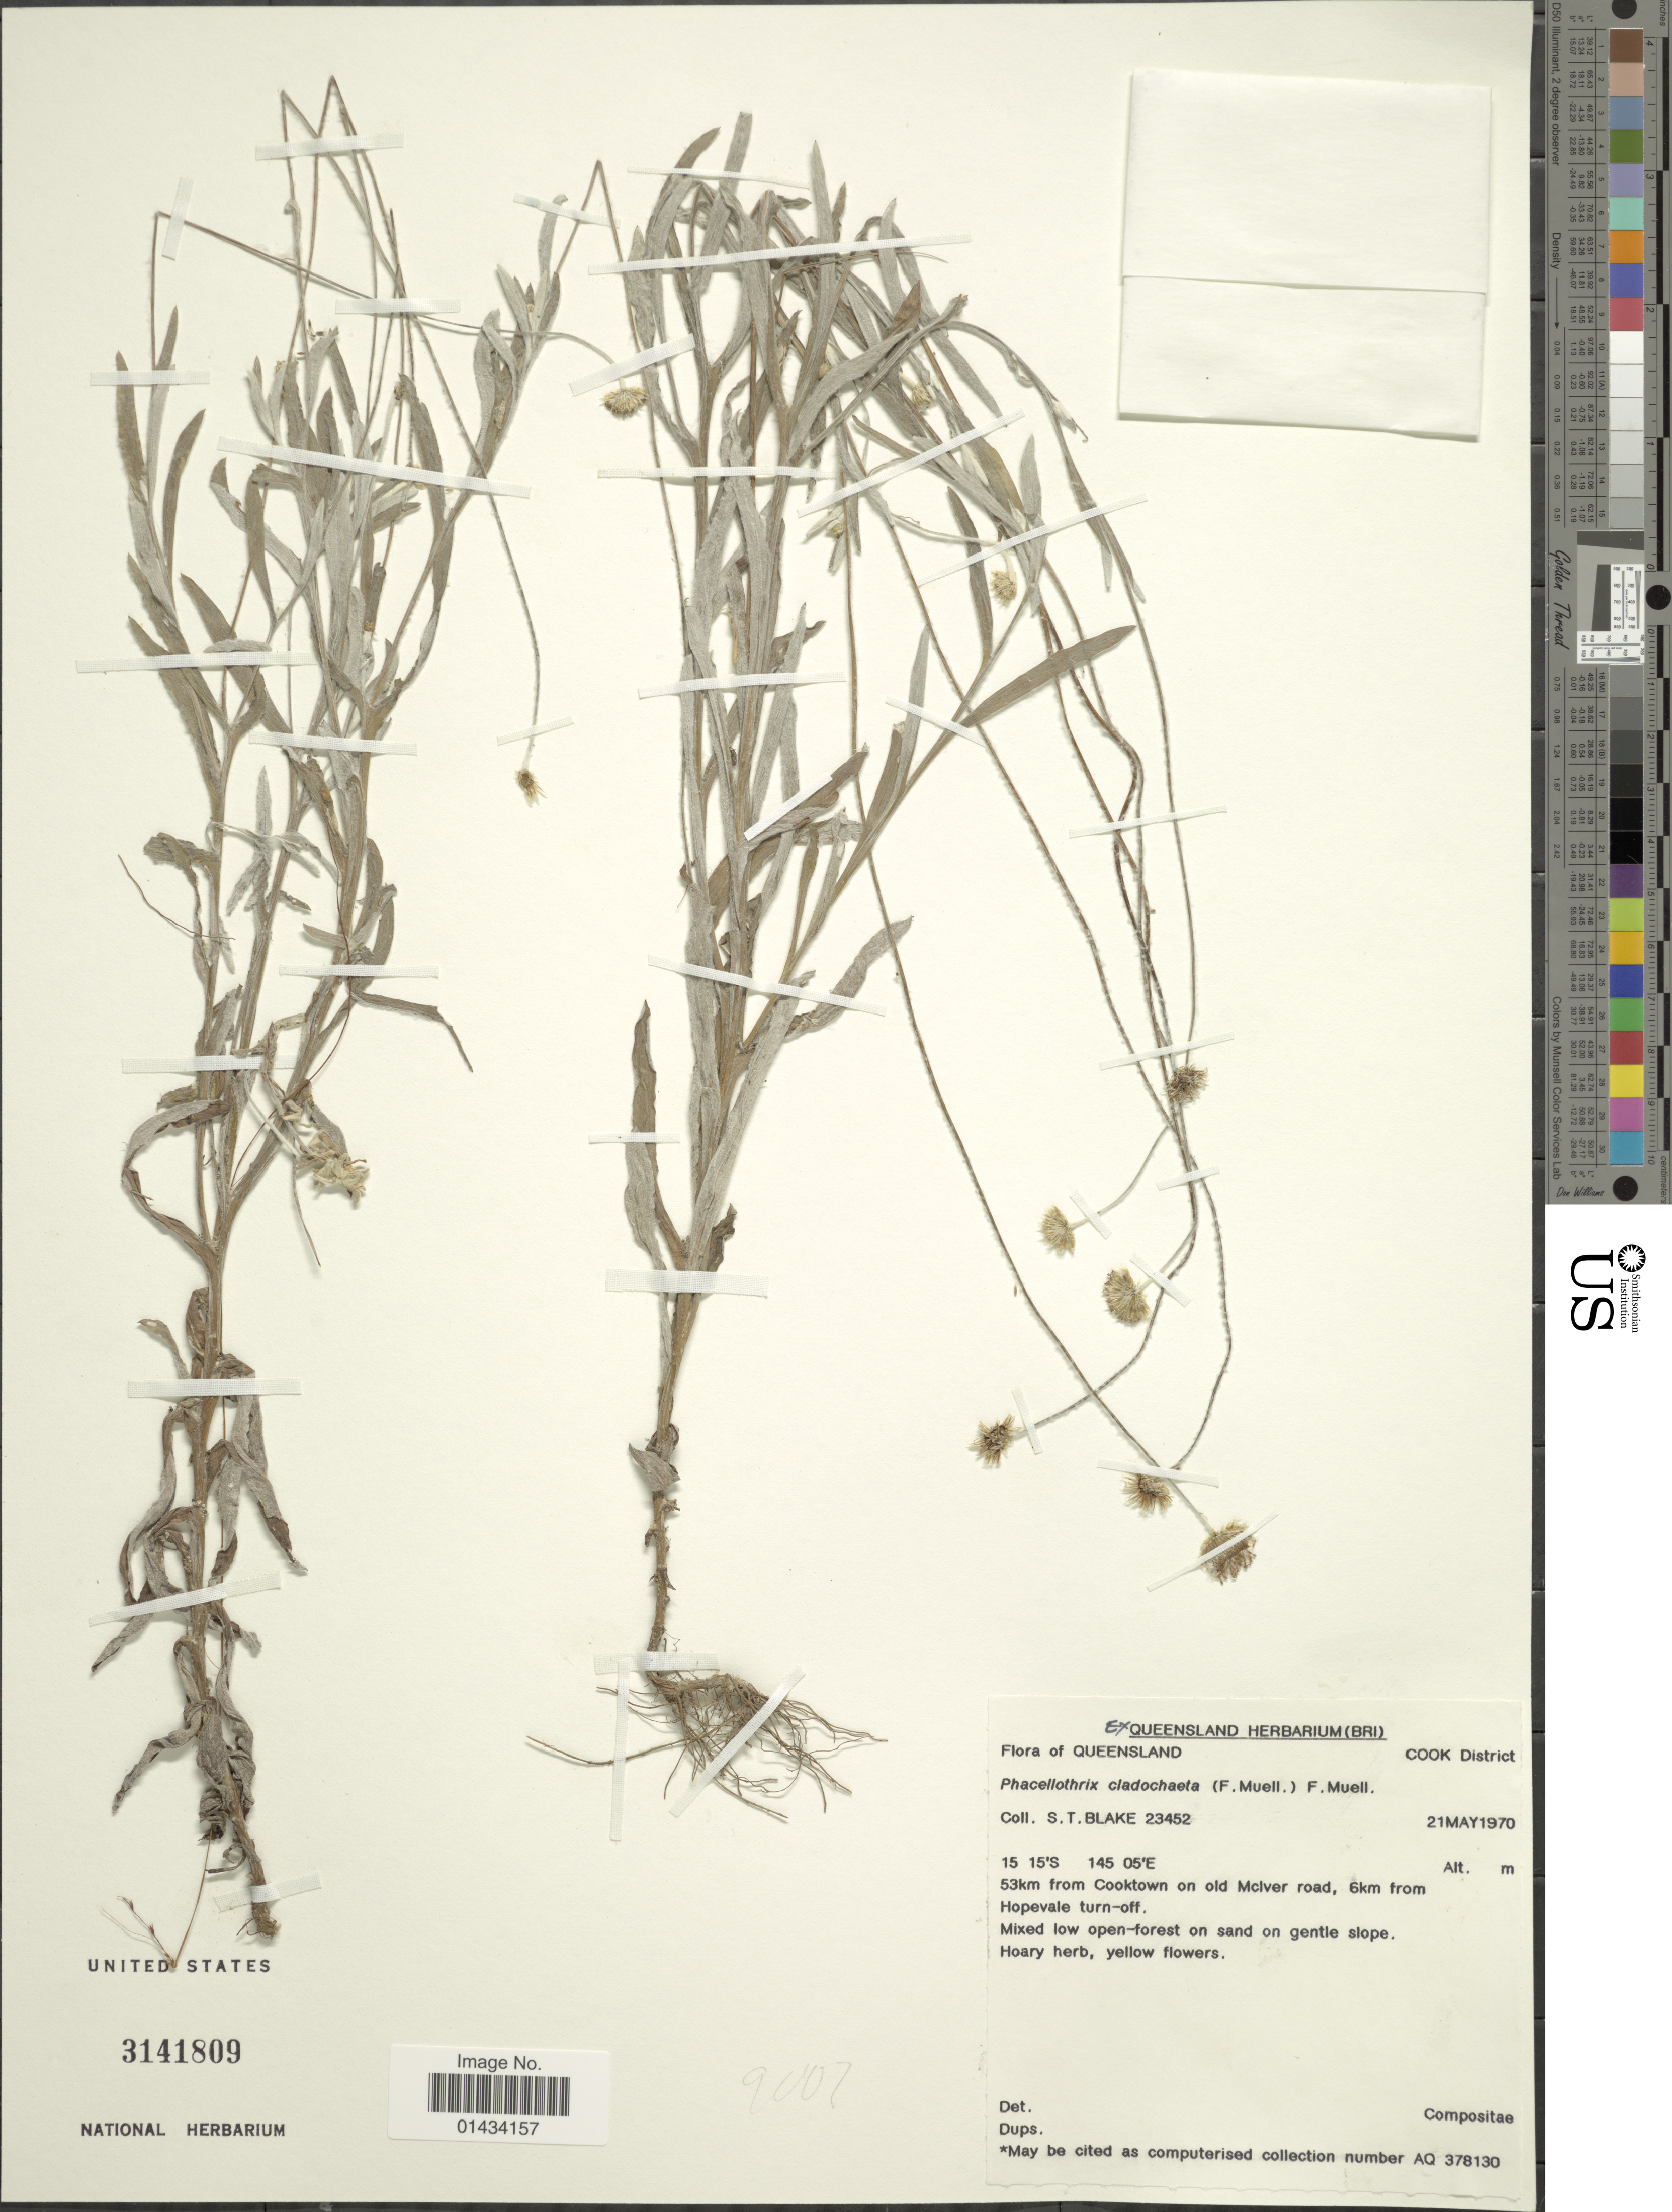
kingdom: Plantae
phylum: Tracheophyta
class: Magnoliopsida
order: Asterales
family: Asteraceae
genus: Phacellothrix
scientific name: Phacellothrix cladochaeta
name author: F. Muell.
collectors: S. T. Blake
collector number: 23452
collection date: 1970-05-21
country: Australia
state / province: Queensland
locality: Cook District, 53km from Cooktown on old Mciver road, 6km from Hopevale turn-off, mixed low open-forest on sand and gentle slope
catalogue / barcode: US 3141809